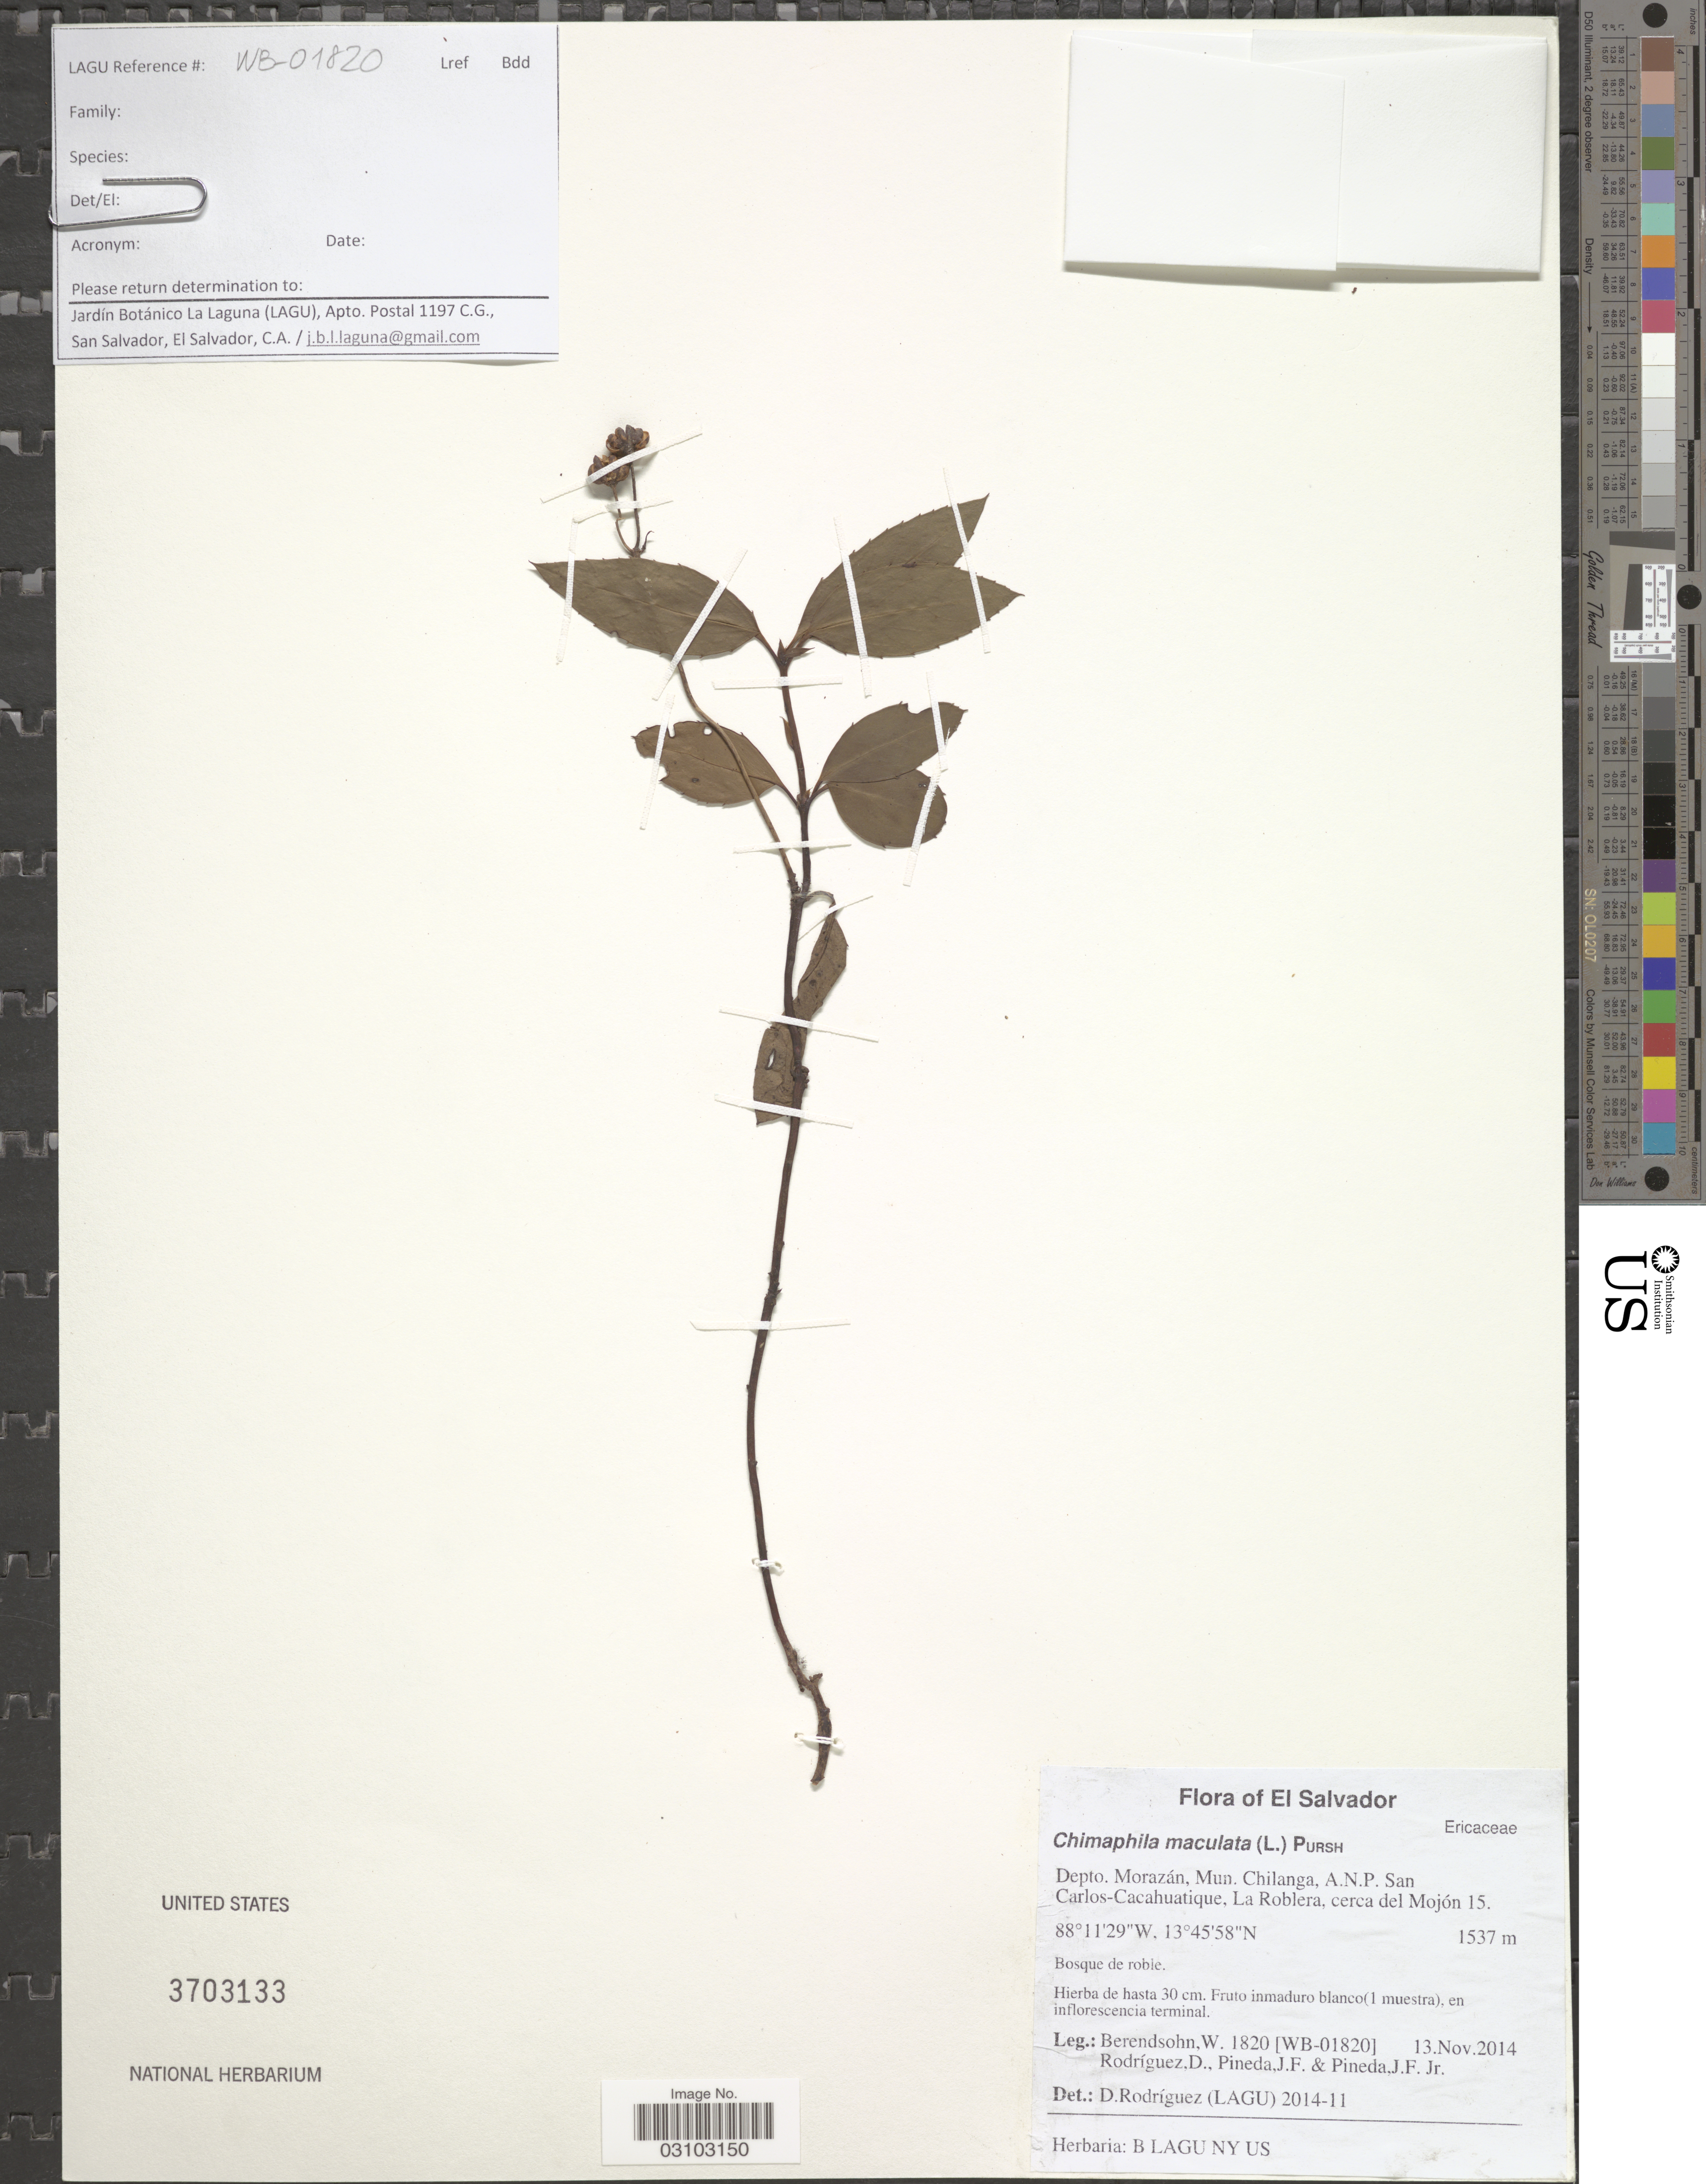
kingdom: Plantae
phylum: Tracheophyta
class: Magnoliopsida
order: Ericales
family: Ericaceae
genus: Chimaphila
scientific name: Chimaphila maculata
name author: (L.) Pursh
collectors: W. Berendsohn, D. Rodriguez, J. Pineda & J. Pineda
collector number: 1820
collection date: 2014-11-13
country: El Salvador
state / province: Morazan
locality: Depto. Morazán, Mun. Chilanga, A.N.P. San Carlos-Cacahuatique, La Roblera, cerca del Mojón15. [WB-01820].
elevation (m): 1537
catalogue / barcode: US 3703133